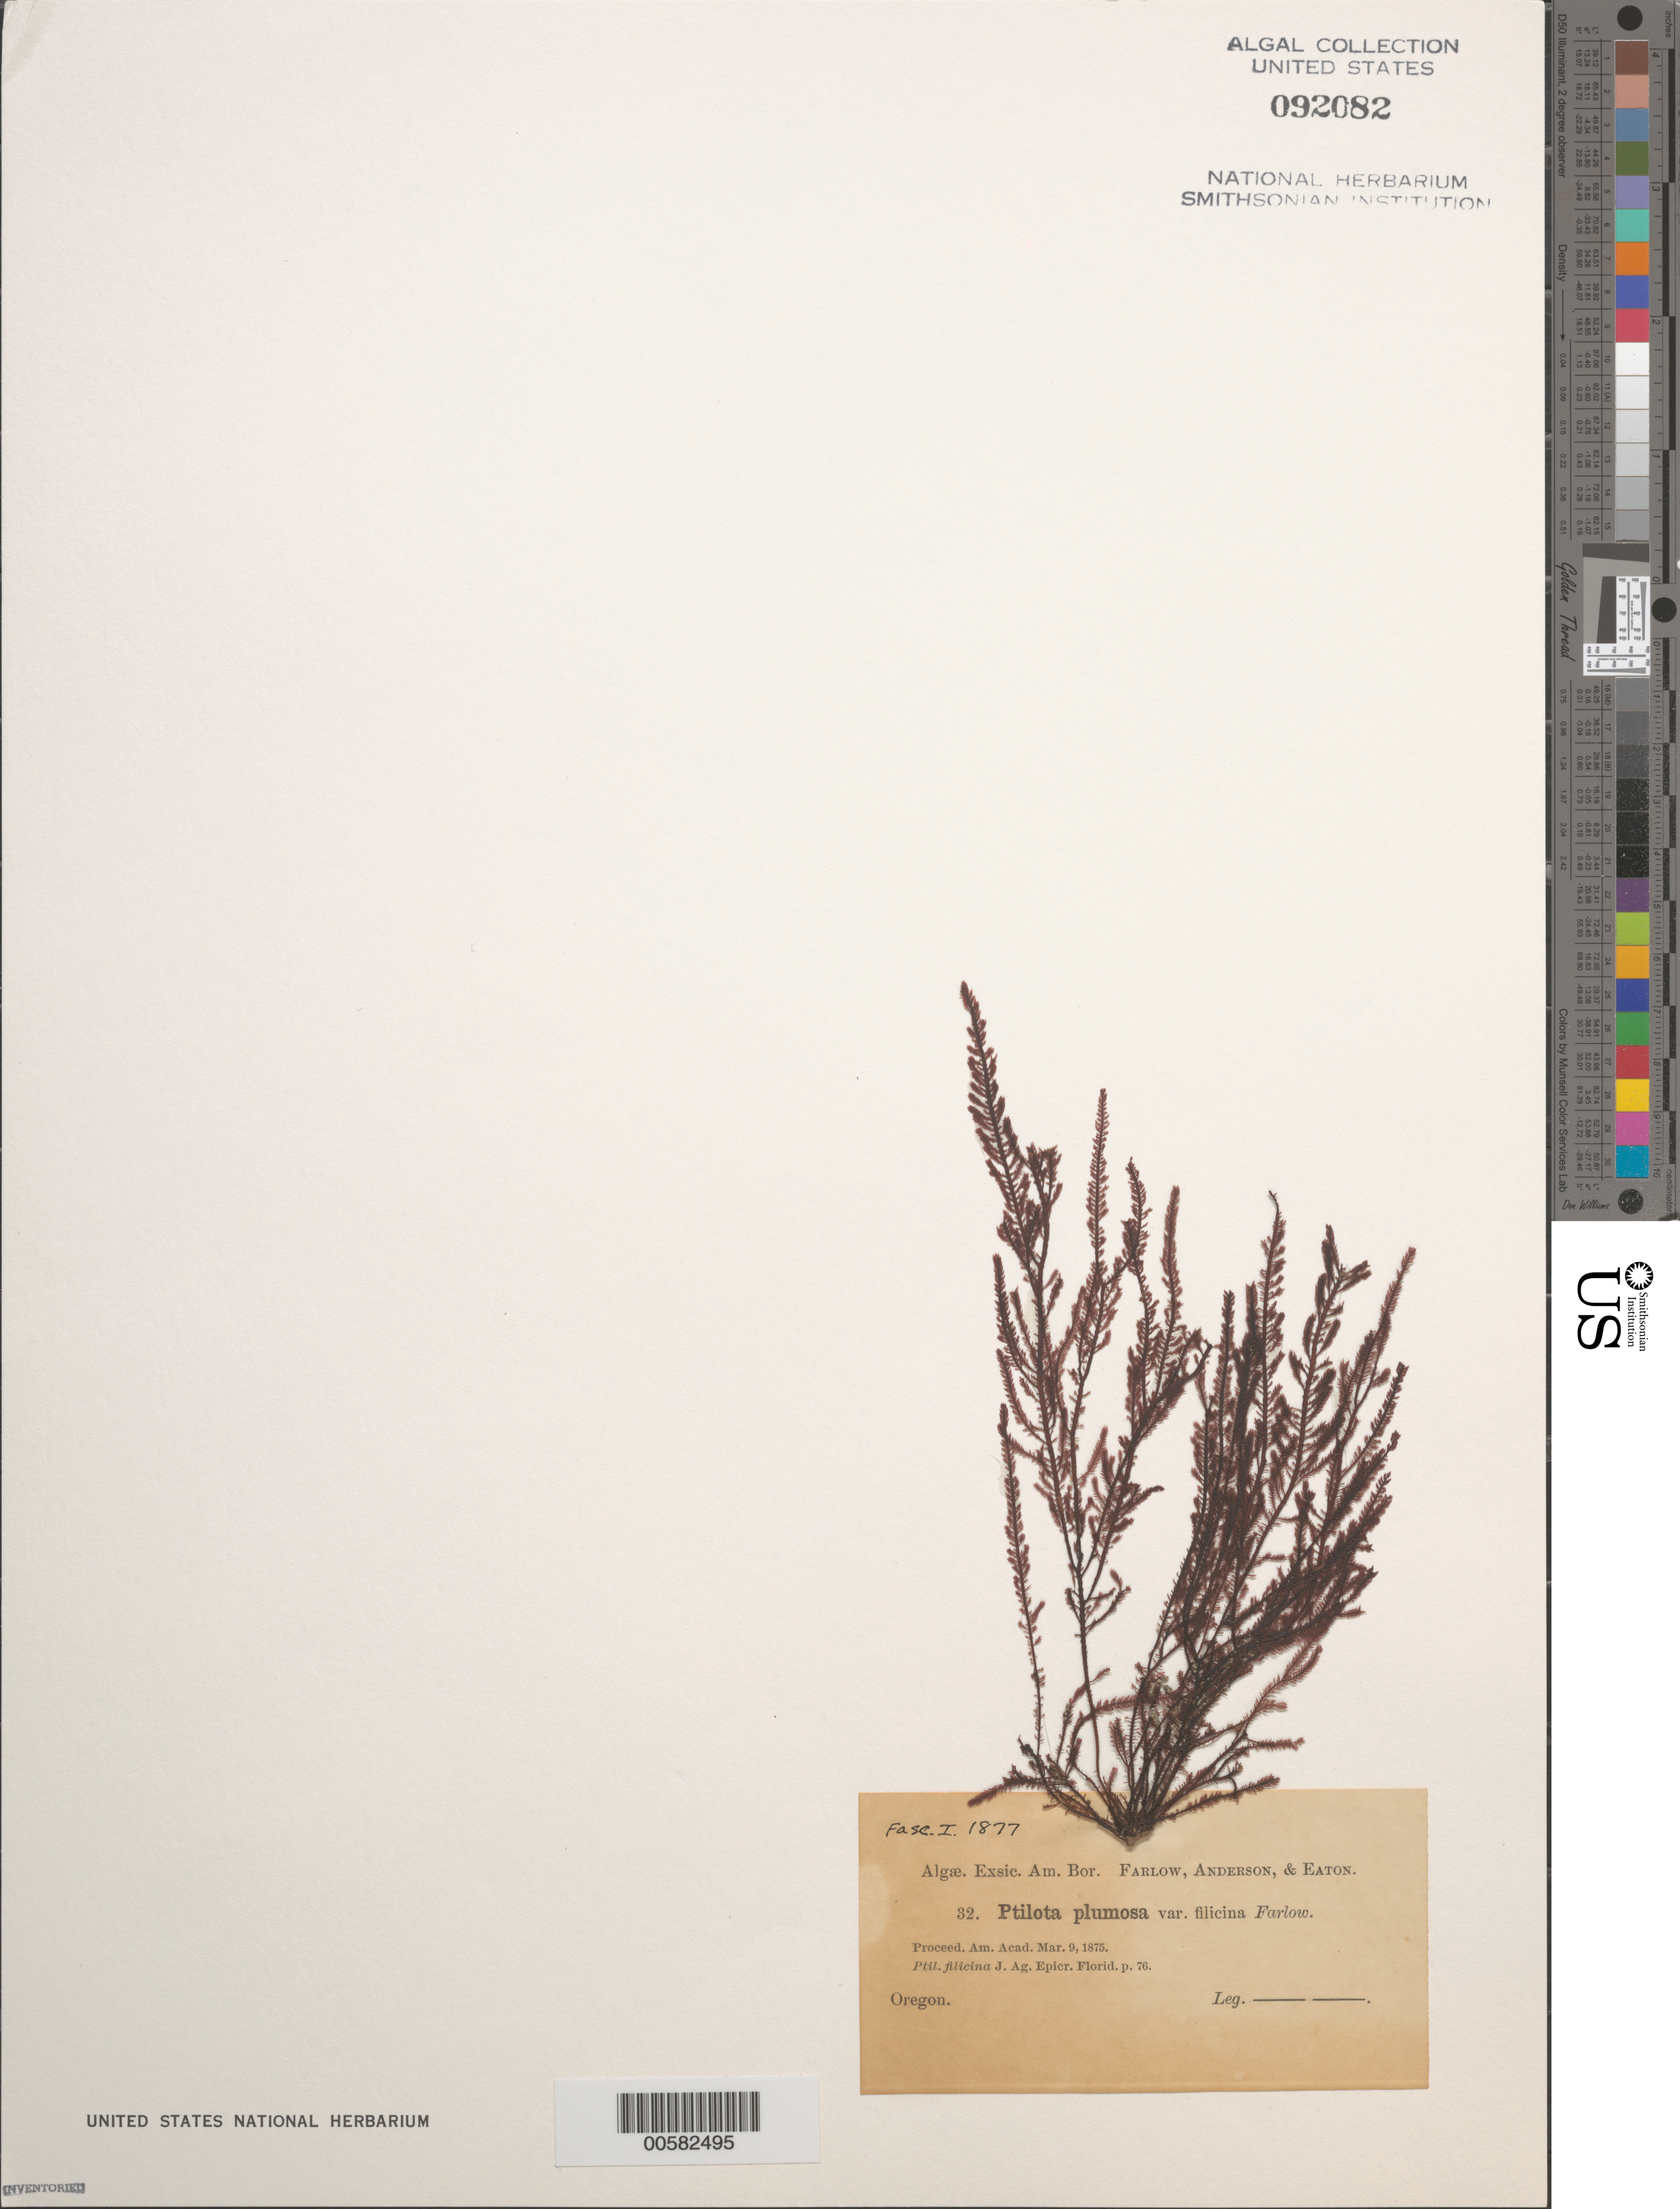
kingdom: Plantae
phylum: Rhodophyta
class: Florideophyceae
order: Ceramiales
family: Wrangeliaceae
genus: Ptilota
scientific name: Ptilota gunneri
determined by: Algae name updating Project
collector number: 32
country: United States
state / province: Oregon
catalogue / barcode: US 92082